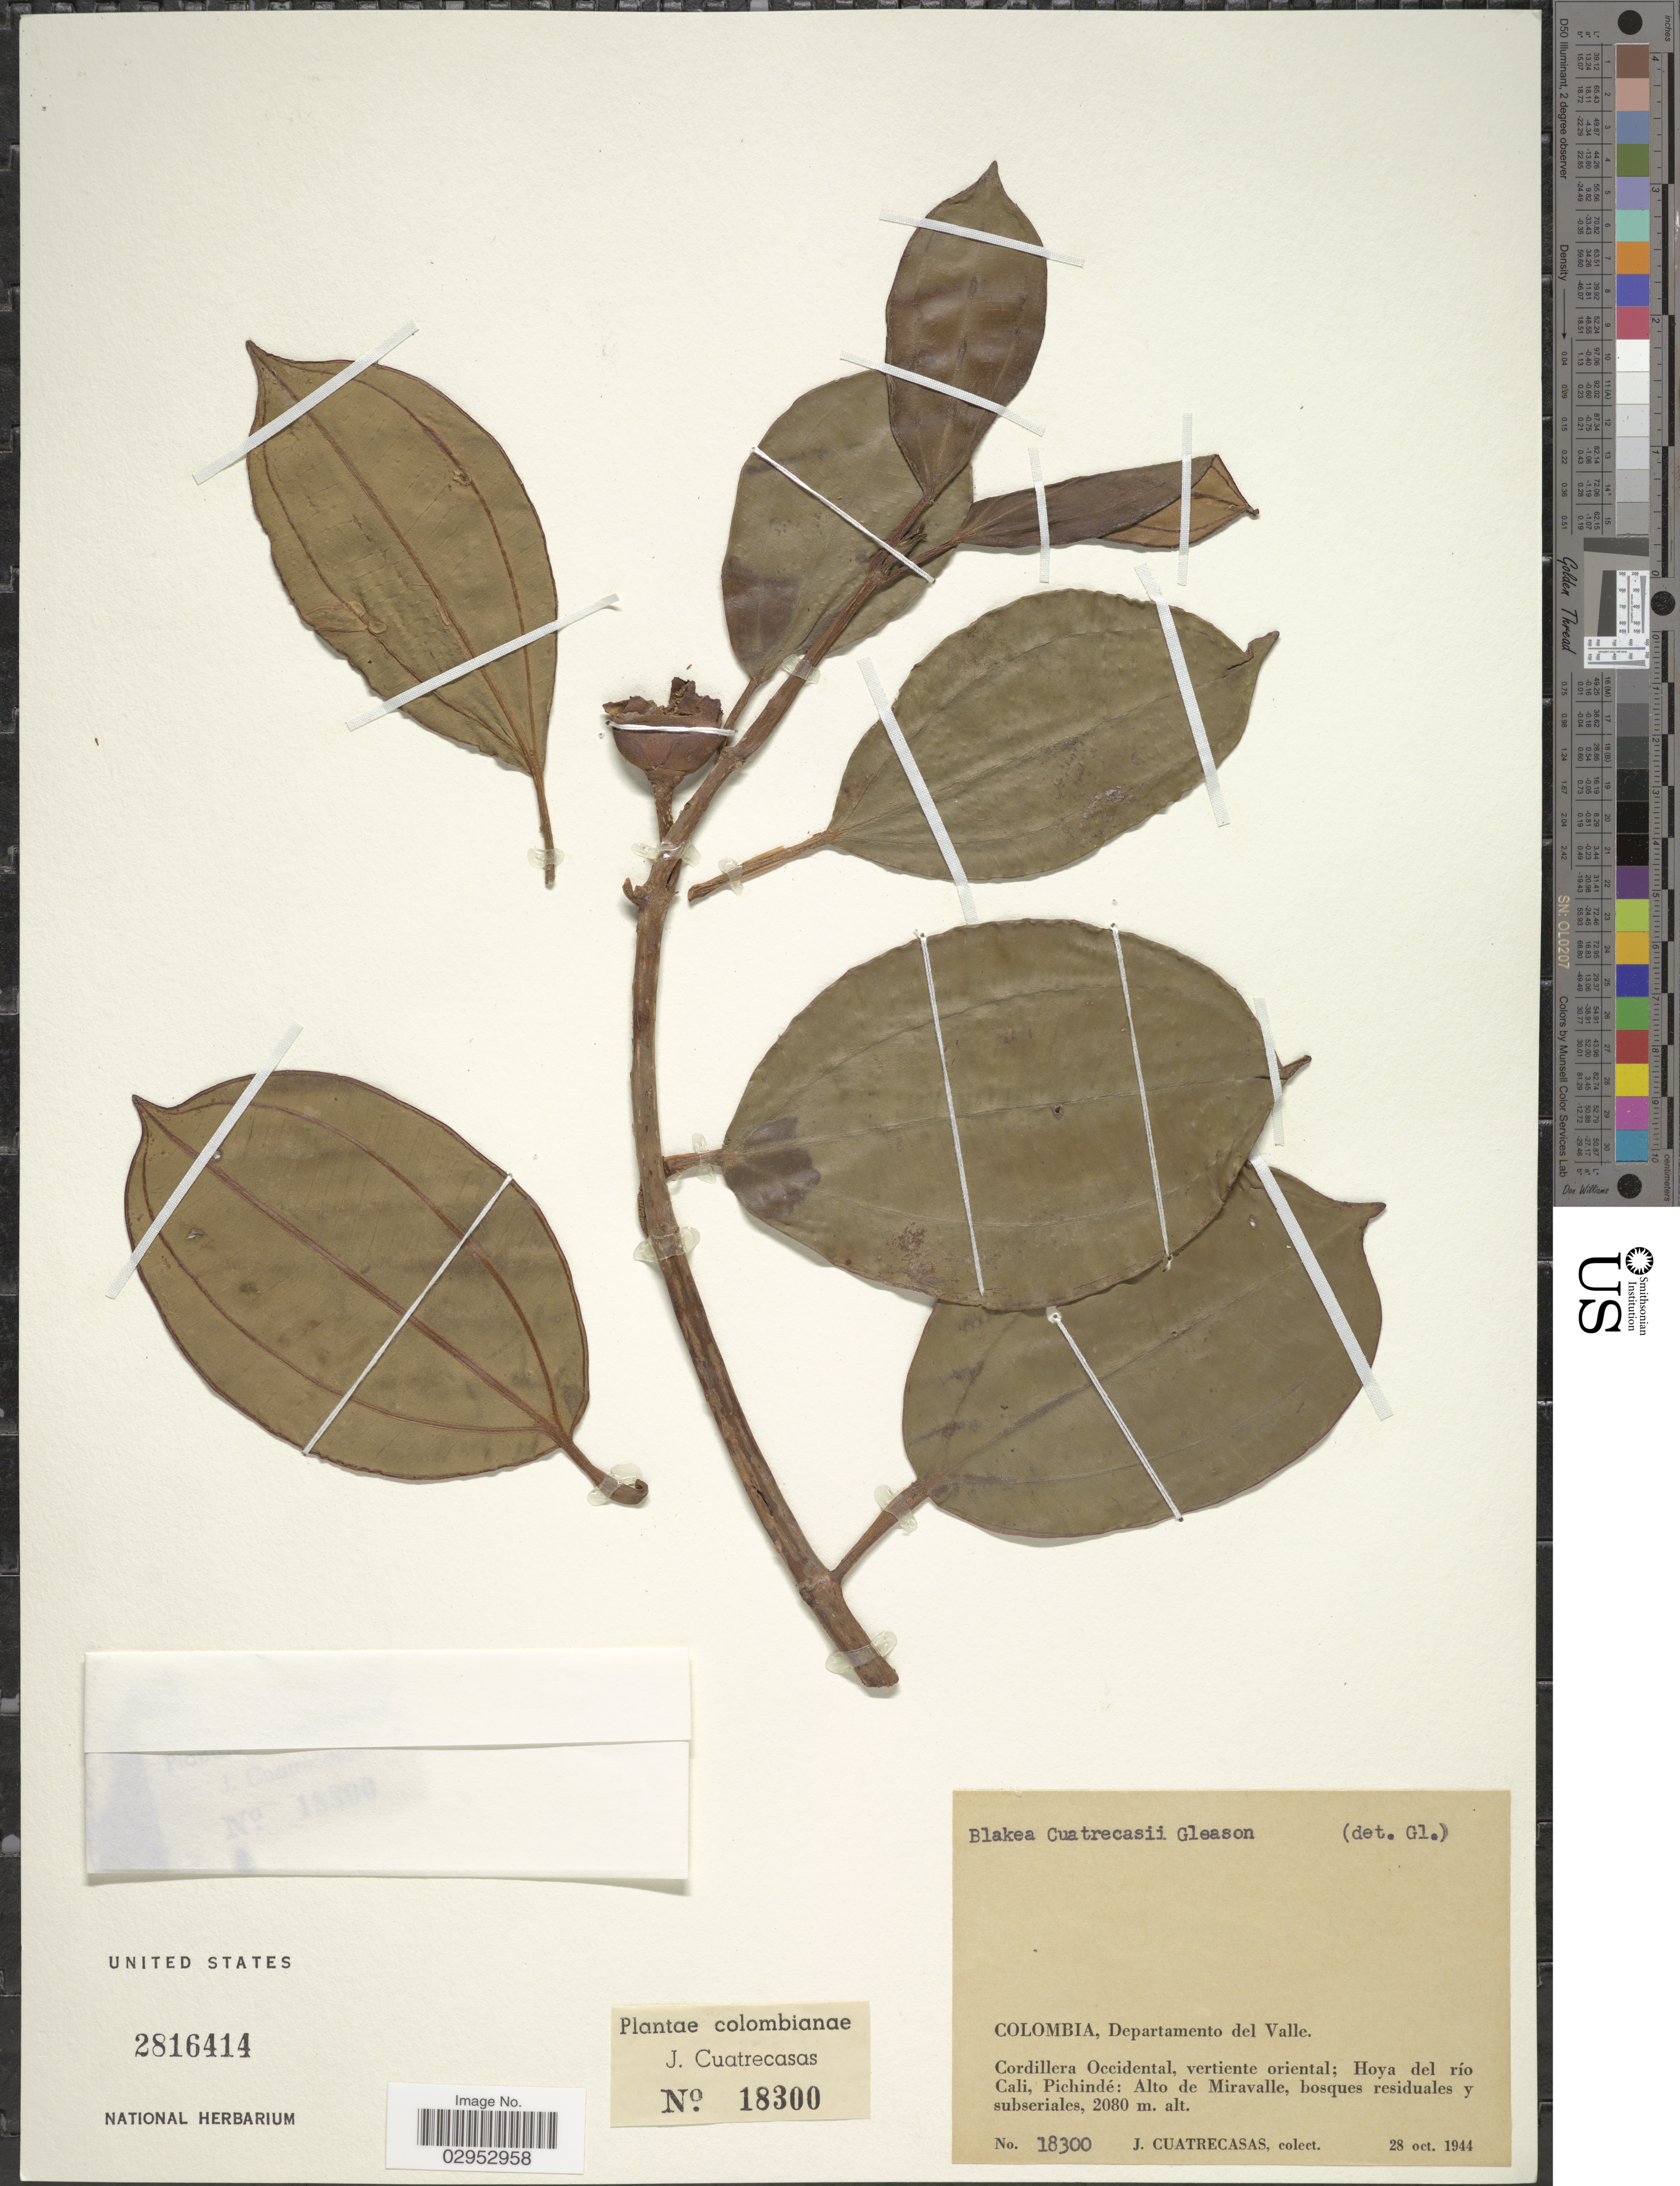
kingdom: Plantae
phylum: Tracheophyta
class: Magnoliopsida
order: Myrtales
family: Melastomataceae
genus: Blakea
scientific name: Blakea cuatrecasii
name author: Gleason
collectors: J. Cuatrecasas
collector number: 18300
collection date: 1944-10-28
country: Colombia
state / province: Valle del Cauca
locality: Departamento del Valle. Cordillera Occidental, vertiente oriental; Hoya del río Cali, Pichindé: Alto de Miravalle.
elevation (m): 2080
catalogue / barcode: US 2816414